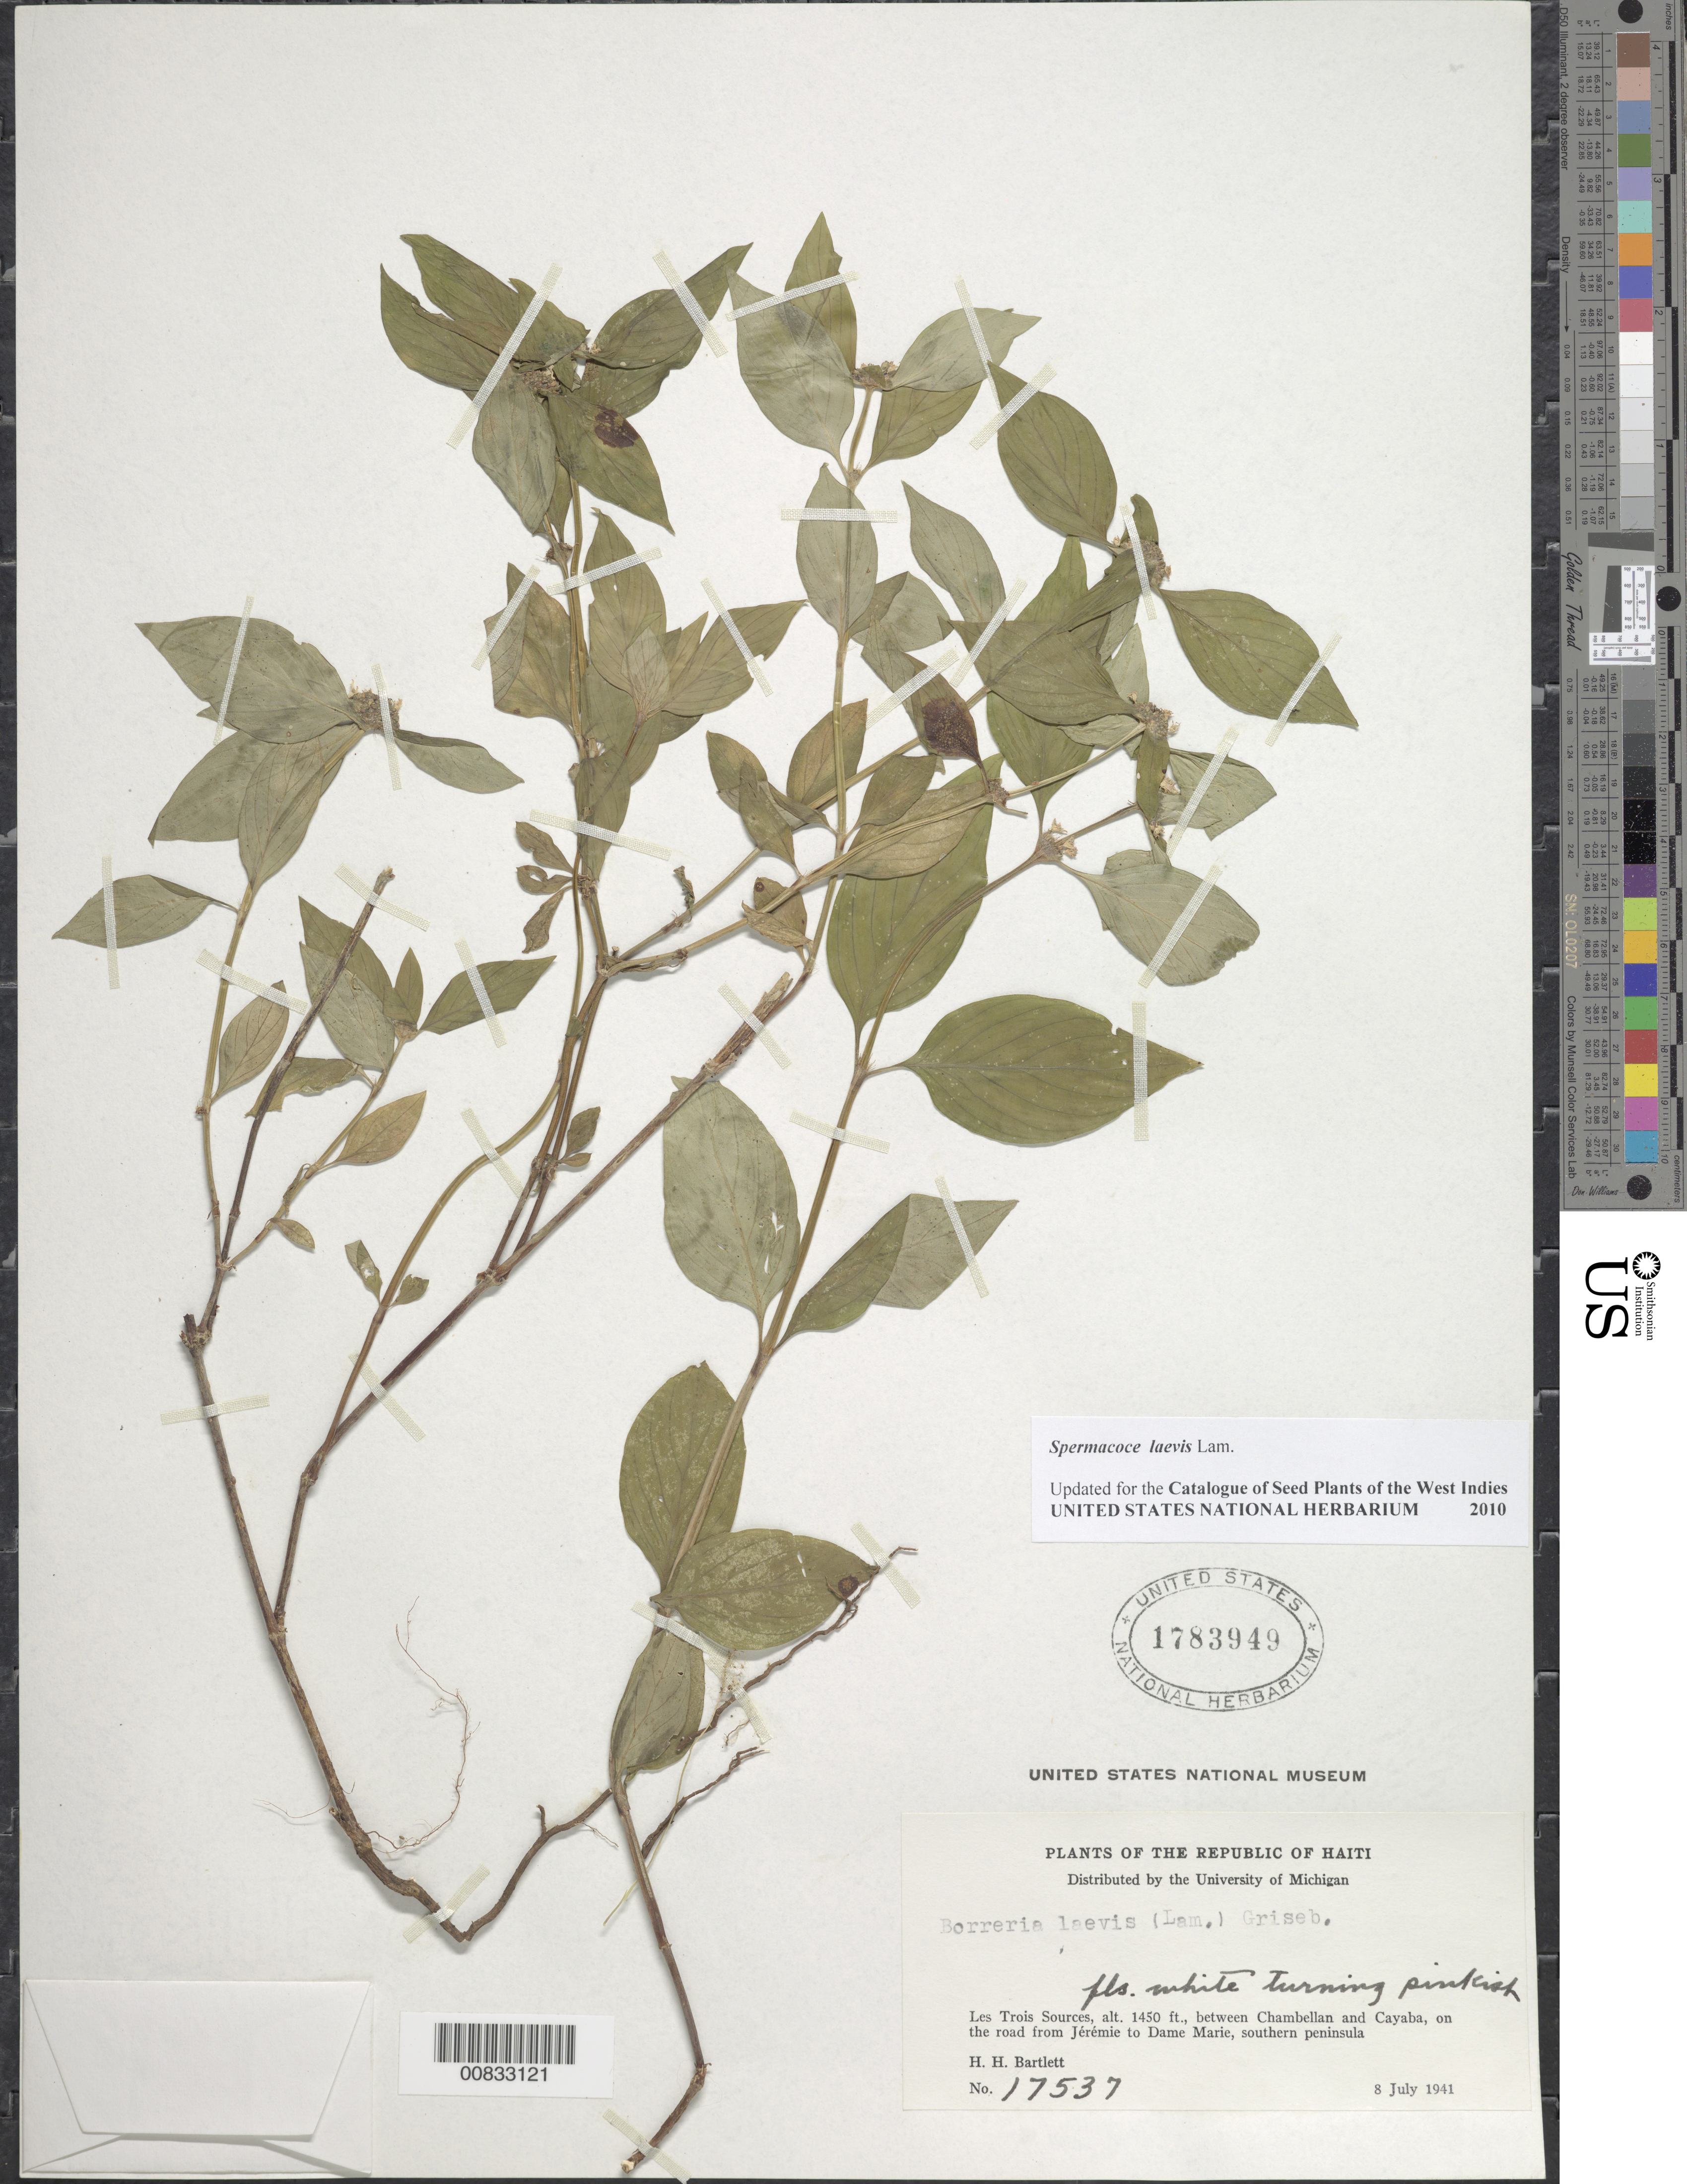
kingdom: Plantae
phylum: Tracheophyta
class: Magnoliopsida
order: Gentianales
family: Rubiaceae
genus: Spermacoce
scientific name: Spermacoce laevis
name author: Lam.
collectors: H. H. Bartlett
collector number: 17537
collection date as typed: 08 Jul 1941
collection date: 1941-07-08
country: Haiti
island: Hispaniola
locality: Les Tois Sources, between Chambelland and Cayaba, on the road from Jérémie to Dame Marie, southern peninsula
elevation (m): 442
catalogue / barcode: US 1783949